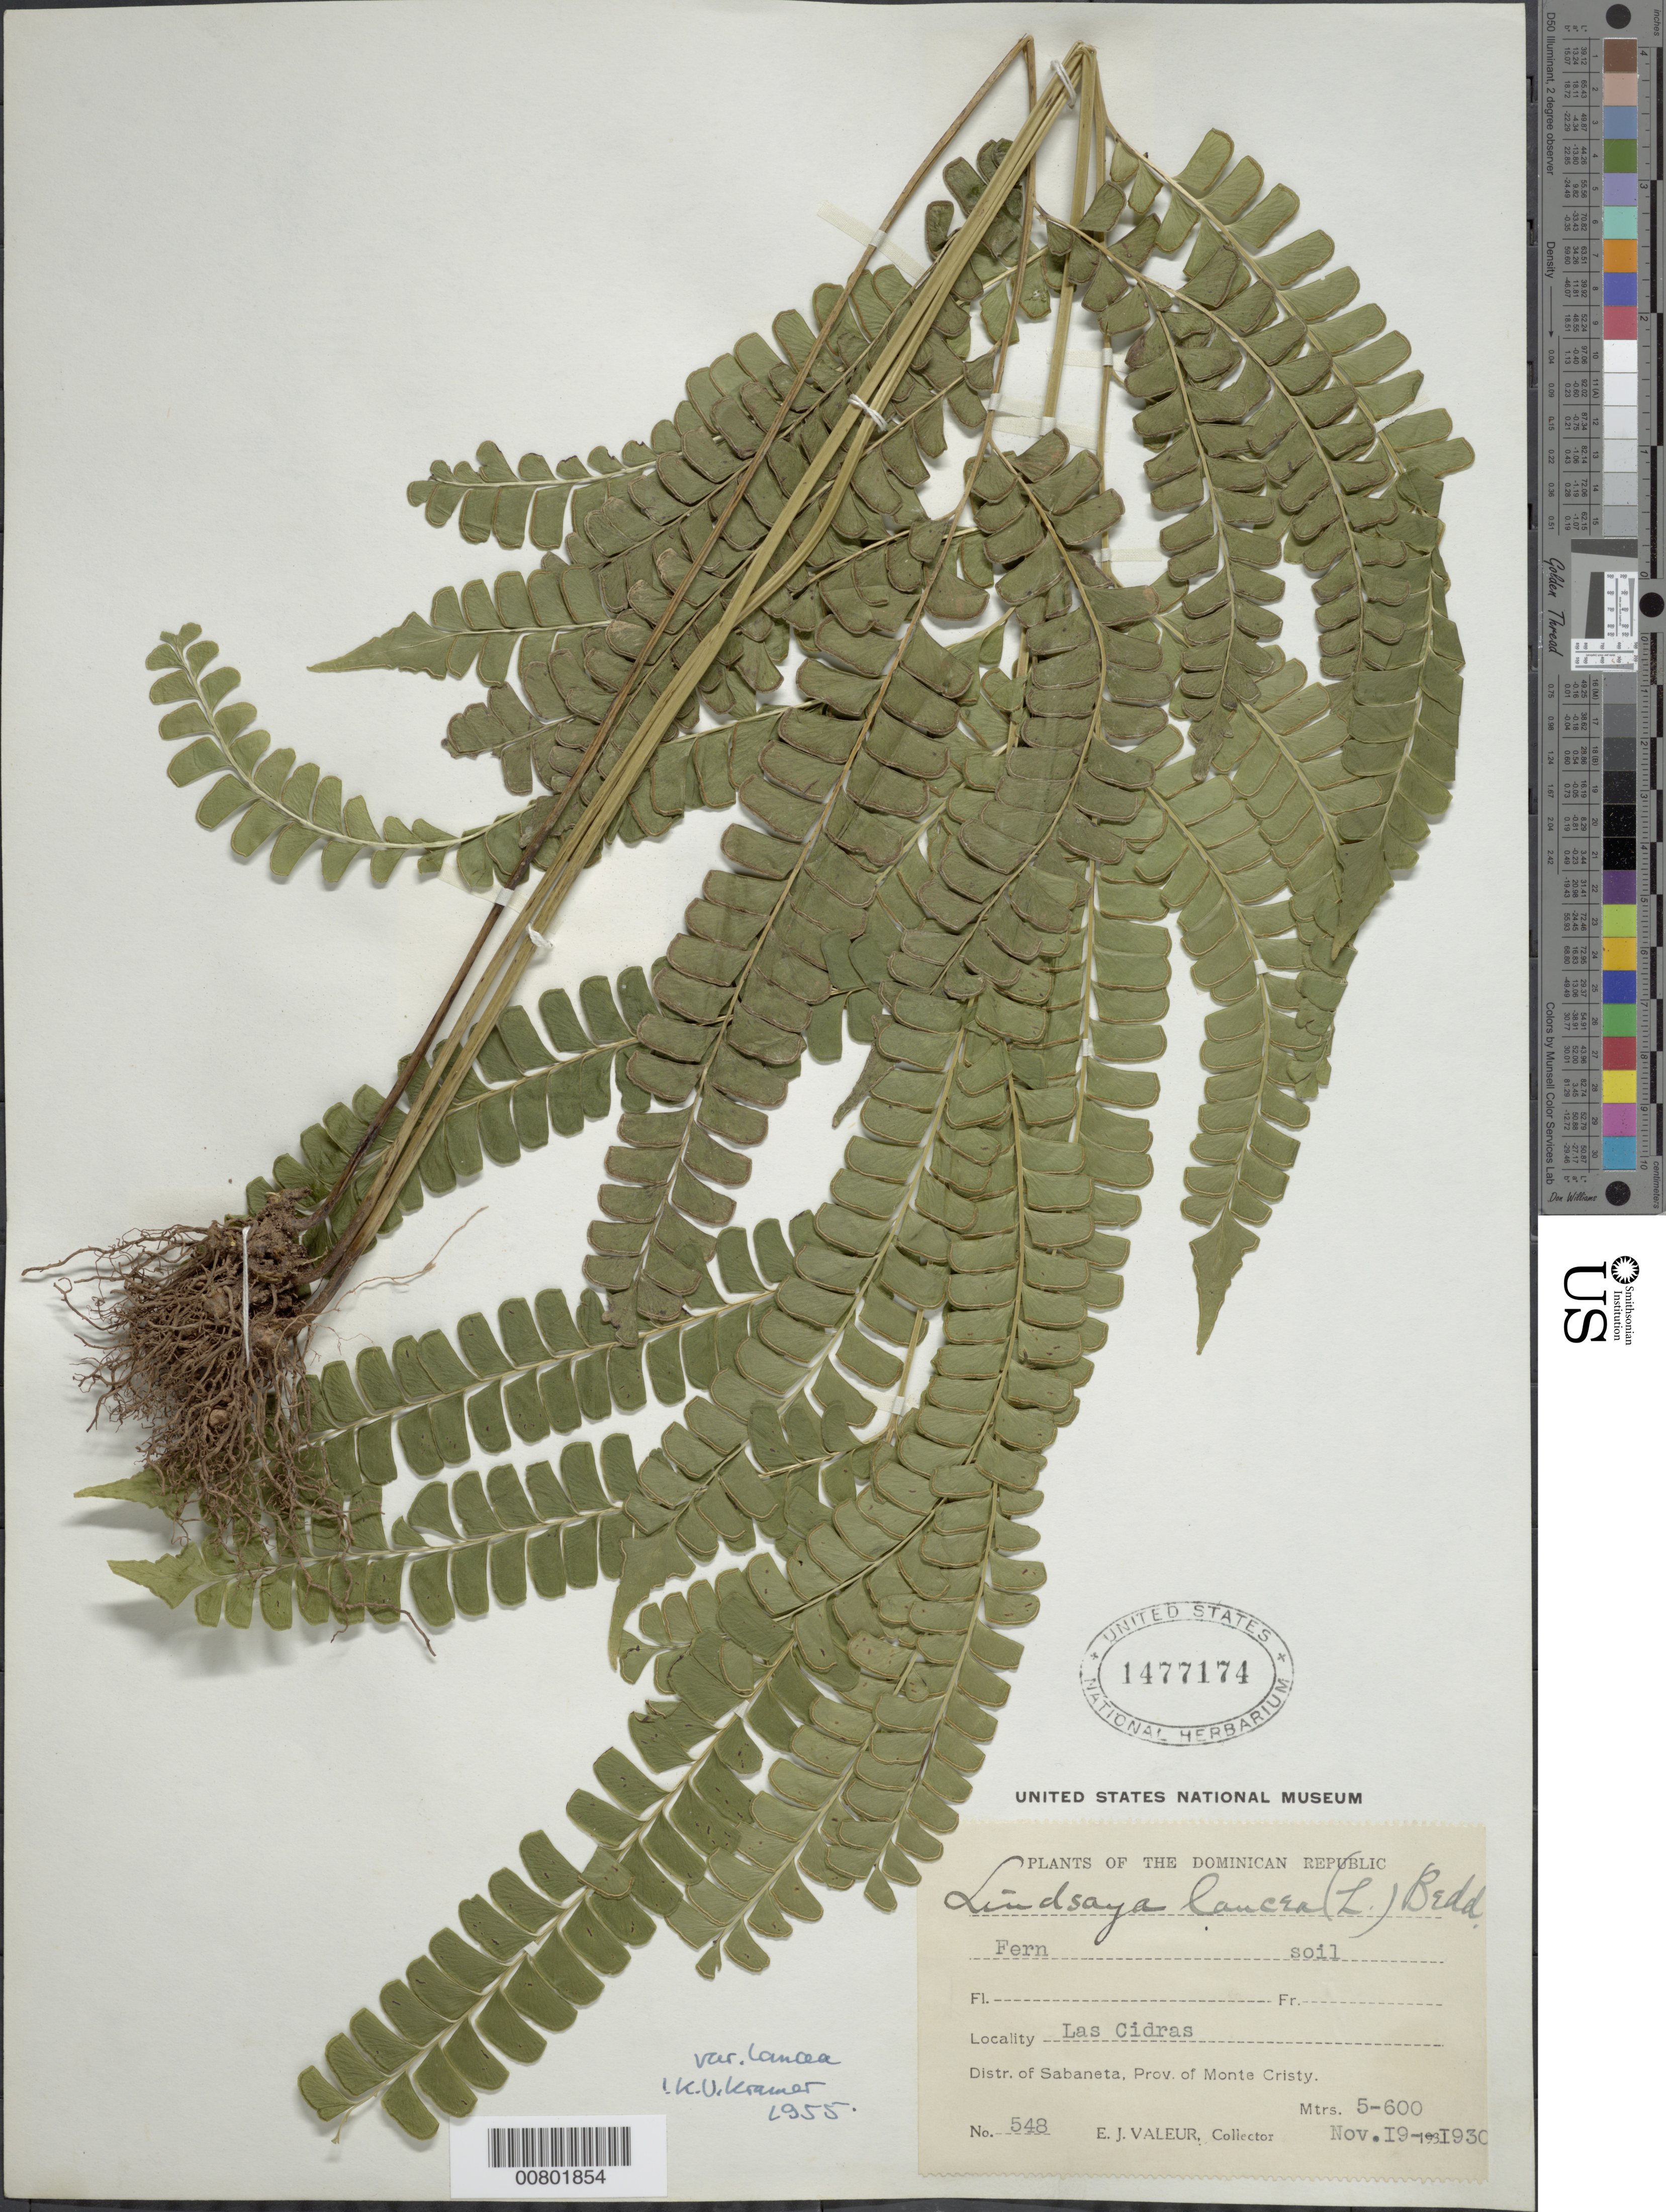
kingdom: Plantae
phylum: Tracheophyta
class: Polypodiopsida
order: Polypodiales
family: Lindsaeaceae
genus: Lindsaea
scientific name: Lindsaea lancea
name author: (L.) Bedd.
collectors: E. Valeur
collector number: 548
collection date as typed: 19 Nov 1930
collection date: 1930-11-19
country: Dominican Republic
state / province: Monte Cristi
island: Hispaniola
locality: Dist. Sabaneta, Las Cidras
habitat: Soil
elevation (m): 500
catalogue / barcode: US 1477174